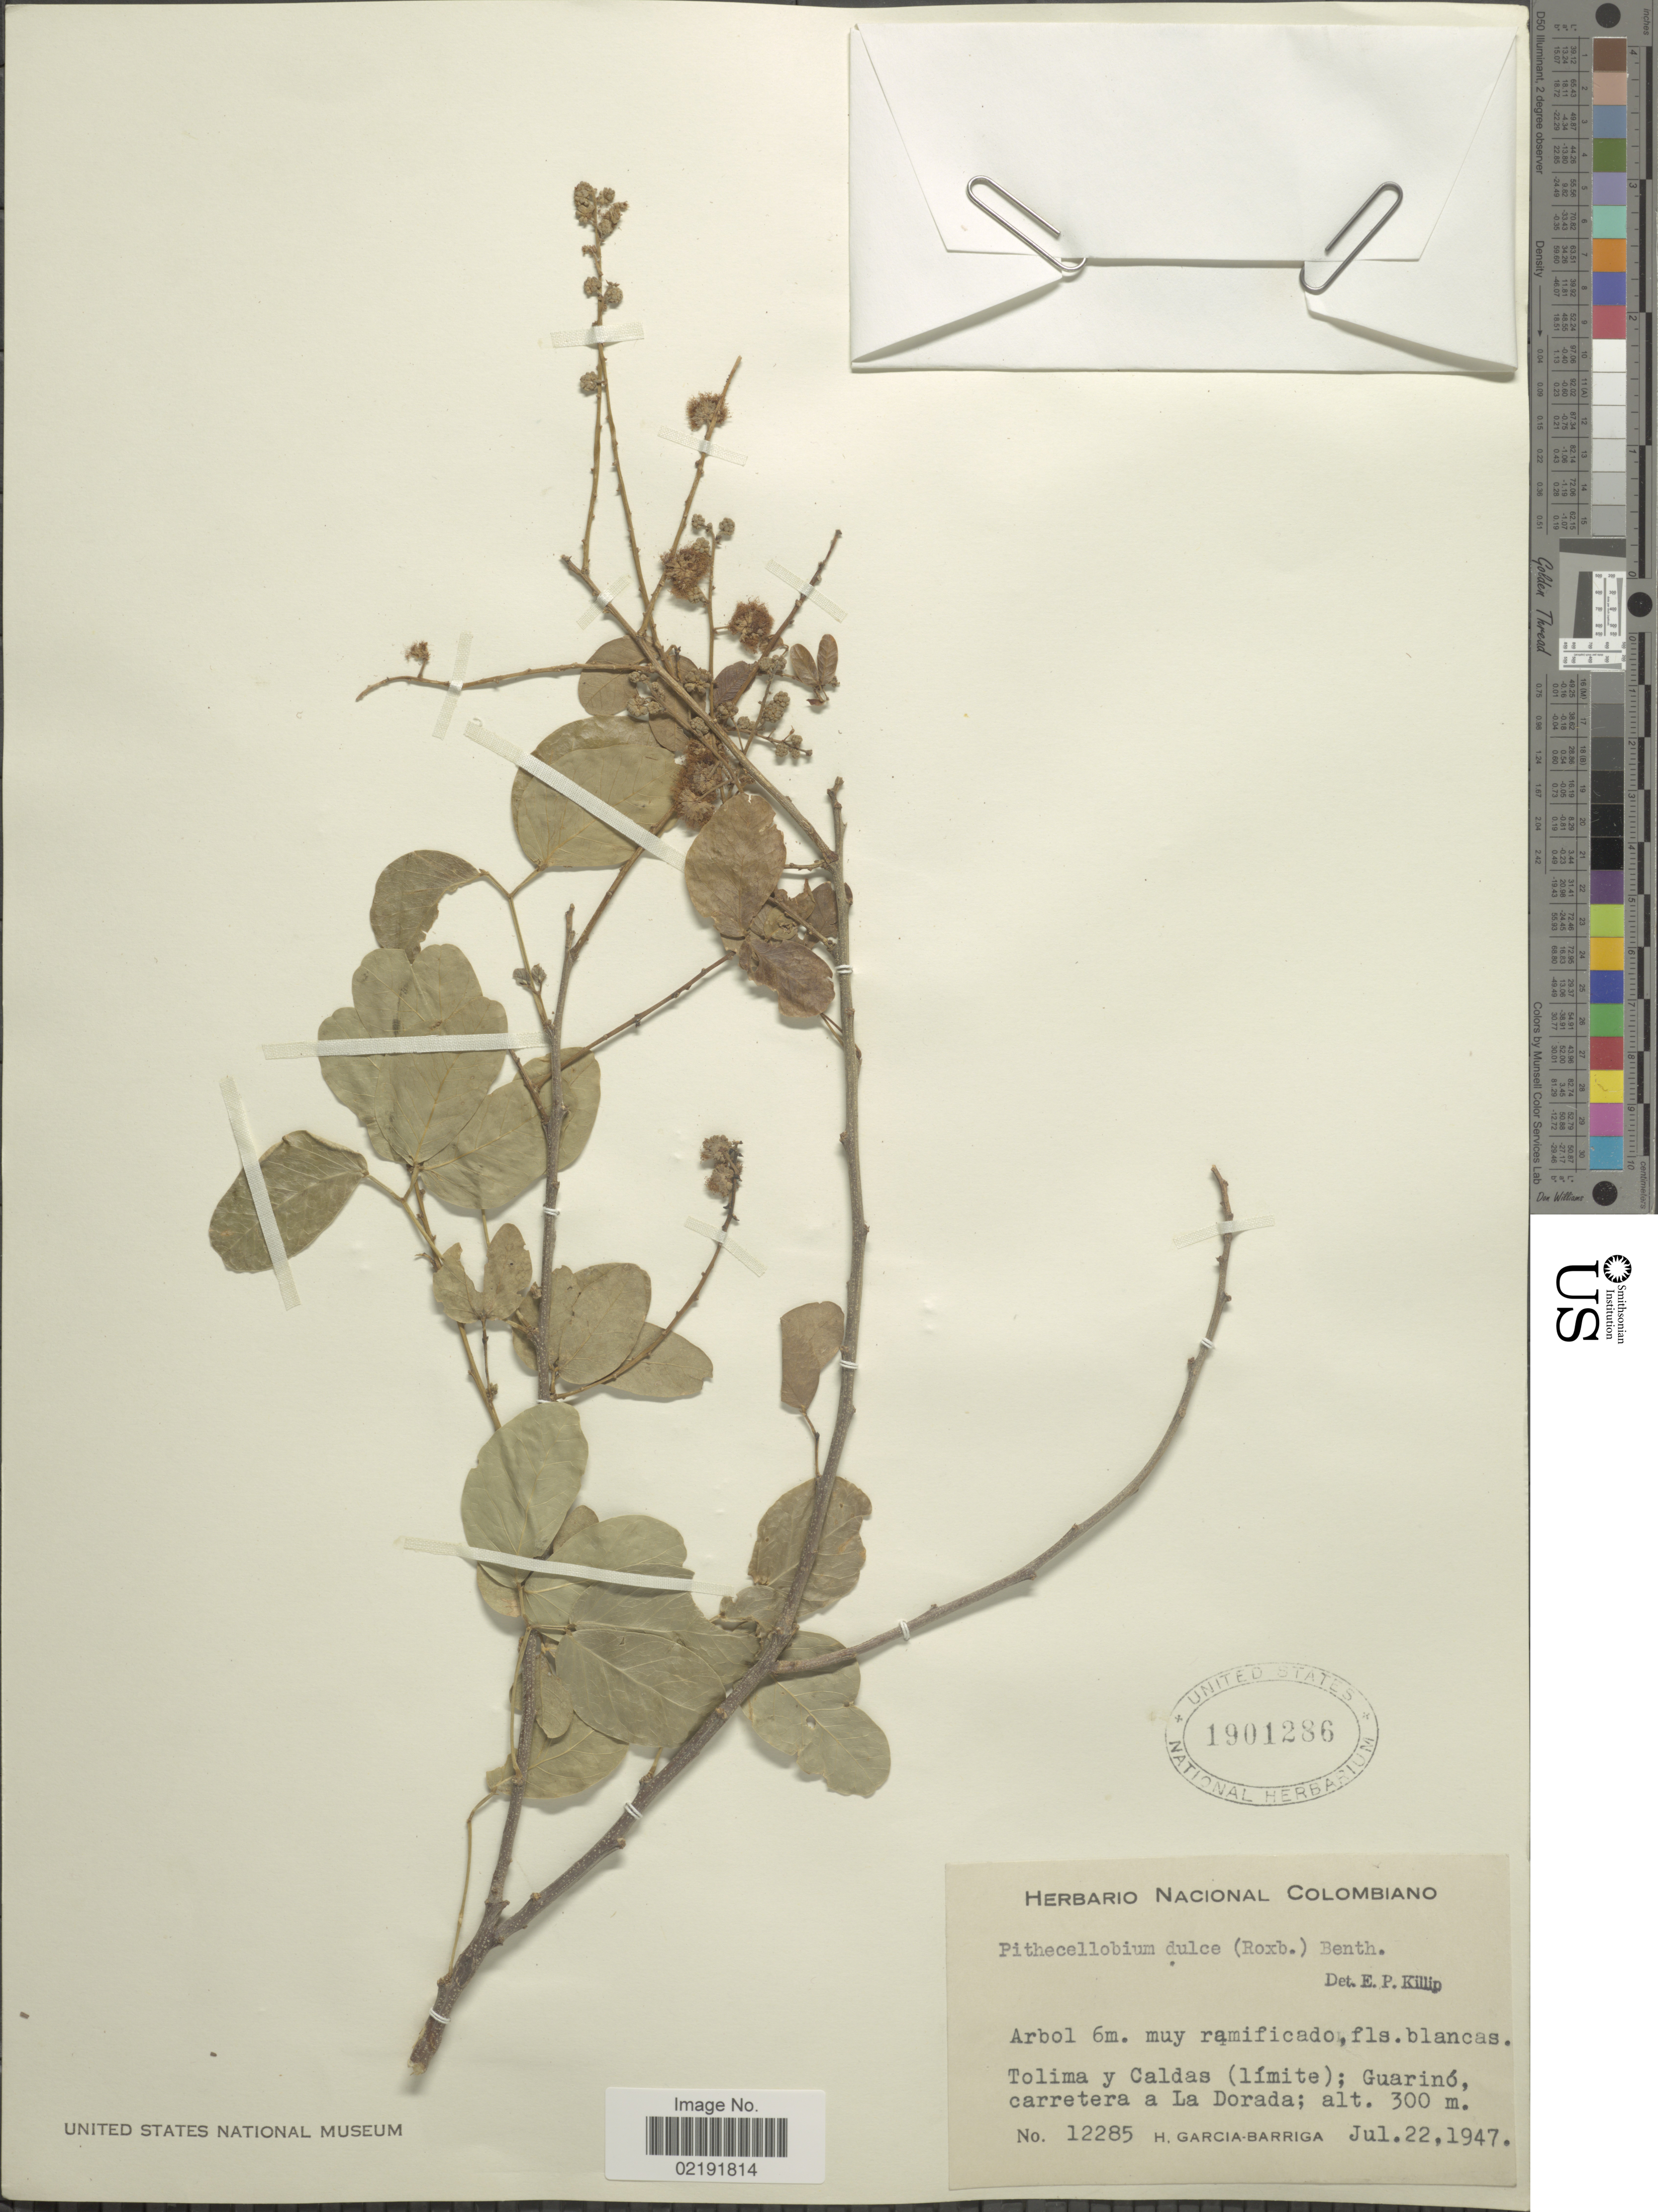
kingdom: Plantae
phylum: Tracheophyta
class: Magnoliopsida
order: Fabales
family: Fabaceae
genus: Pithecellobium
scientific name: Pithecellobium dulce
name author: (Roxb.) Benth.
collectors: H. García Barriga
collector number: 12285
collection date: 1947-07-22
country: Colombia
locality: Tolima y Caldas (límite); Guarinó, carretera a La Dorada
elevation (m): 300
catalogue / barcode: US 1901286